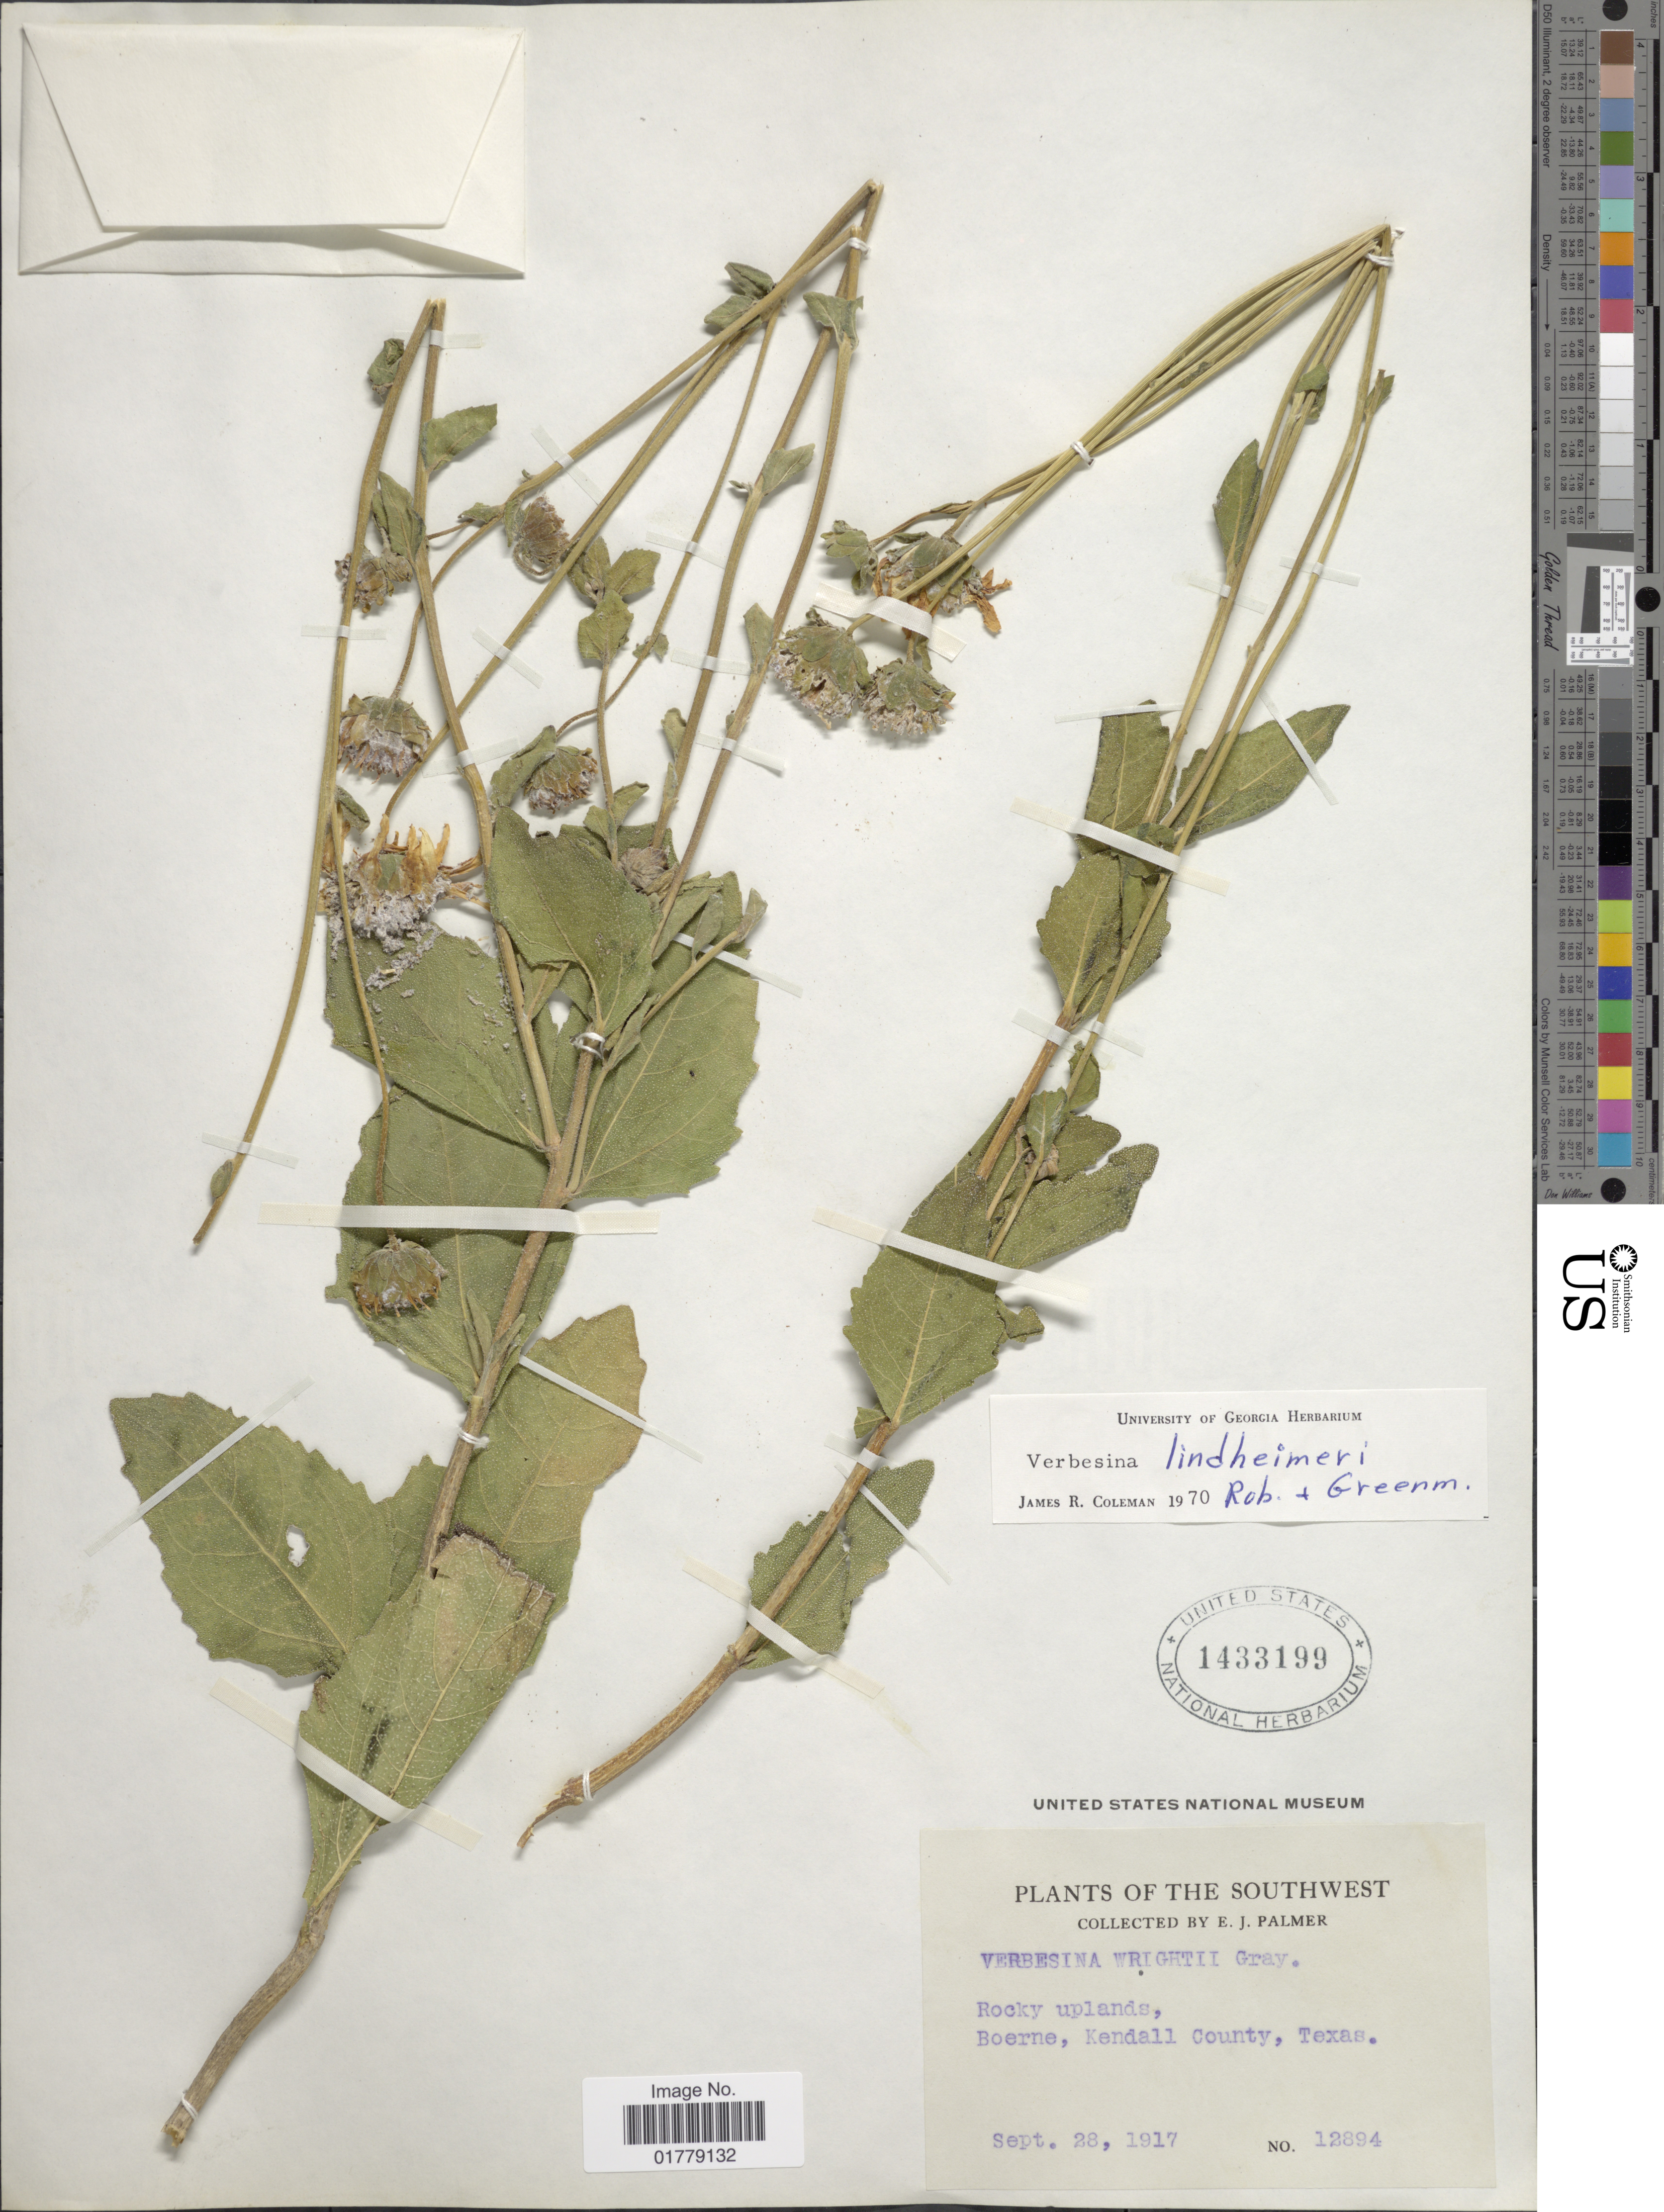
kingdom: Plantae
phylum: Tracheophyta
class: Magnoliopsida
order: Asterales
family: Asteraceae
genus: Verbesina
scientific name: Verbesina lindheimeri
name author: B.L. Rob. & Greenm.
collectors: E. J. Palmer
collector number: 12894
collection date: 1917-09-28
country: United States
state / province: Texas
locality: Southwest. Rocky uplands, Boerne, Kendall County, Texas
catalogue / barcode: US 1433199